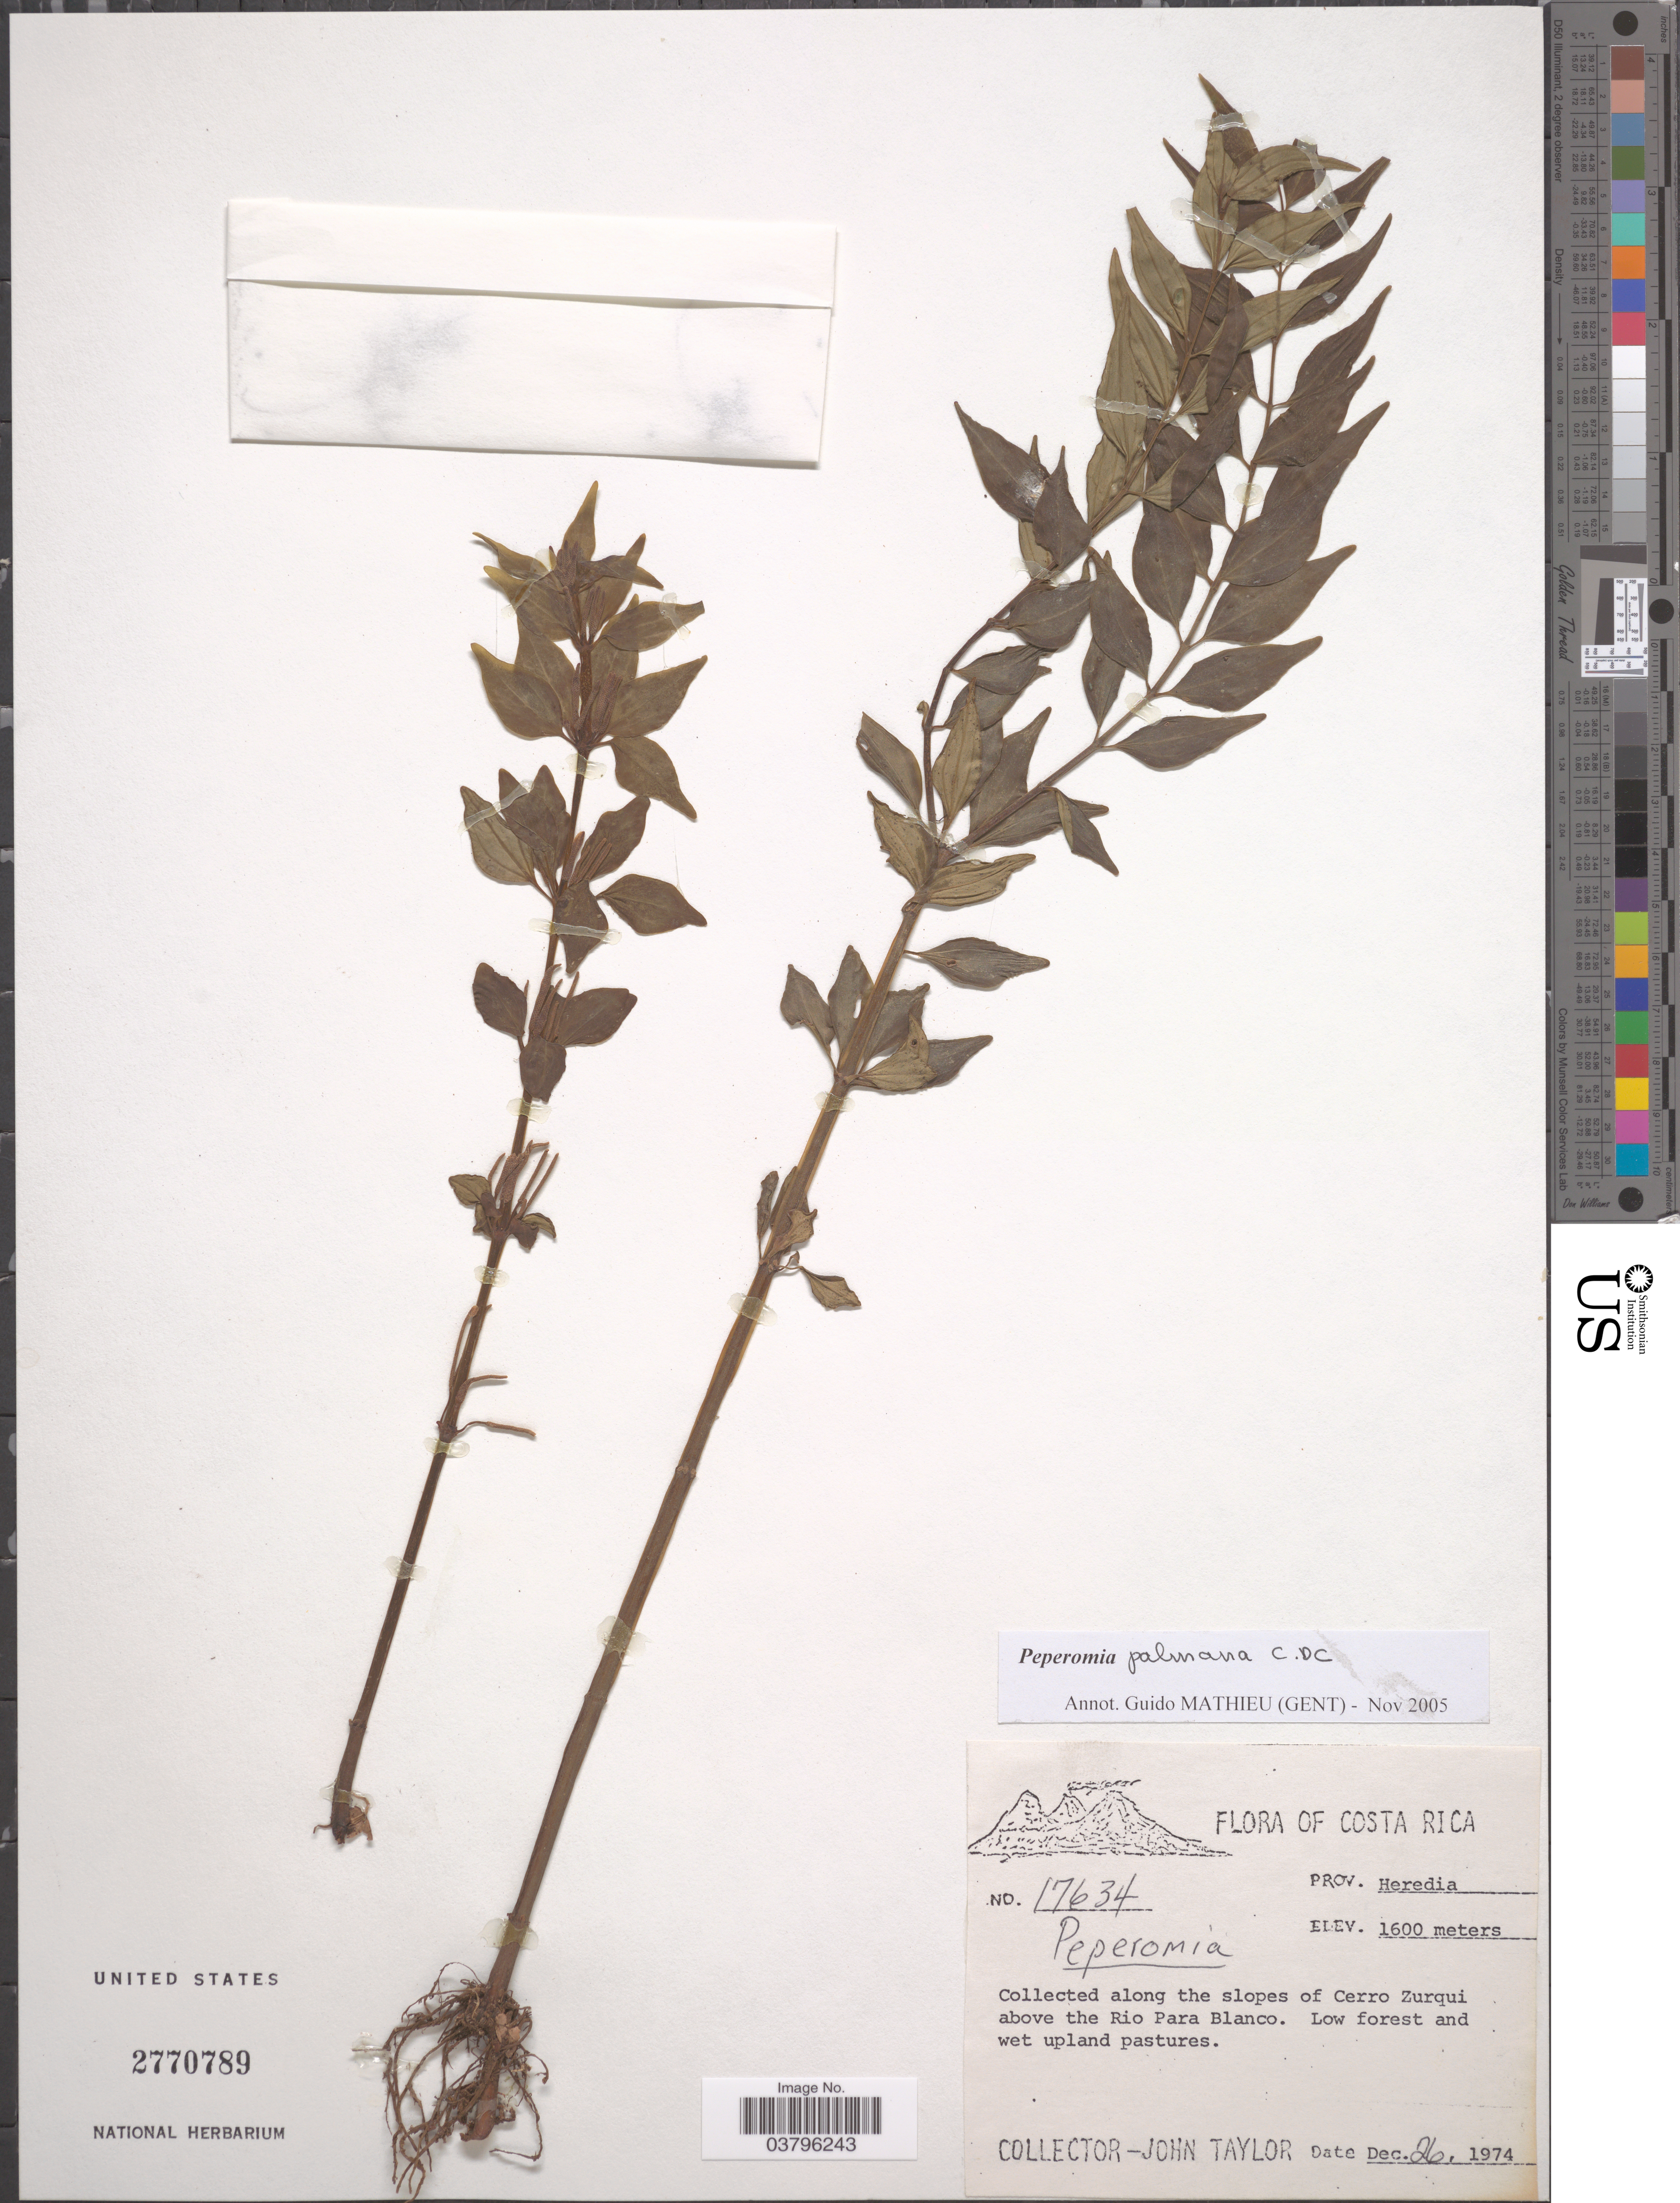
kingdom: Plantae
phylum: Tracheophyta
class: Magnoliopsida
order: Piperales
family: Piperaceae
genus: Peperomia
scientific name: Peperomia palmana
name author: C. DC.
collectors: J. Taylor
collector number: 17634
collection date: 1974-12-26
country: Costa Rica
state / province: Heredia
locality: Along the slopes of Cerro Zurqui above the Rio Para Blanco.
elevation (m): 1600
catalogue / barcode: US 2770789